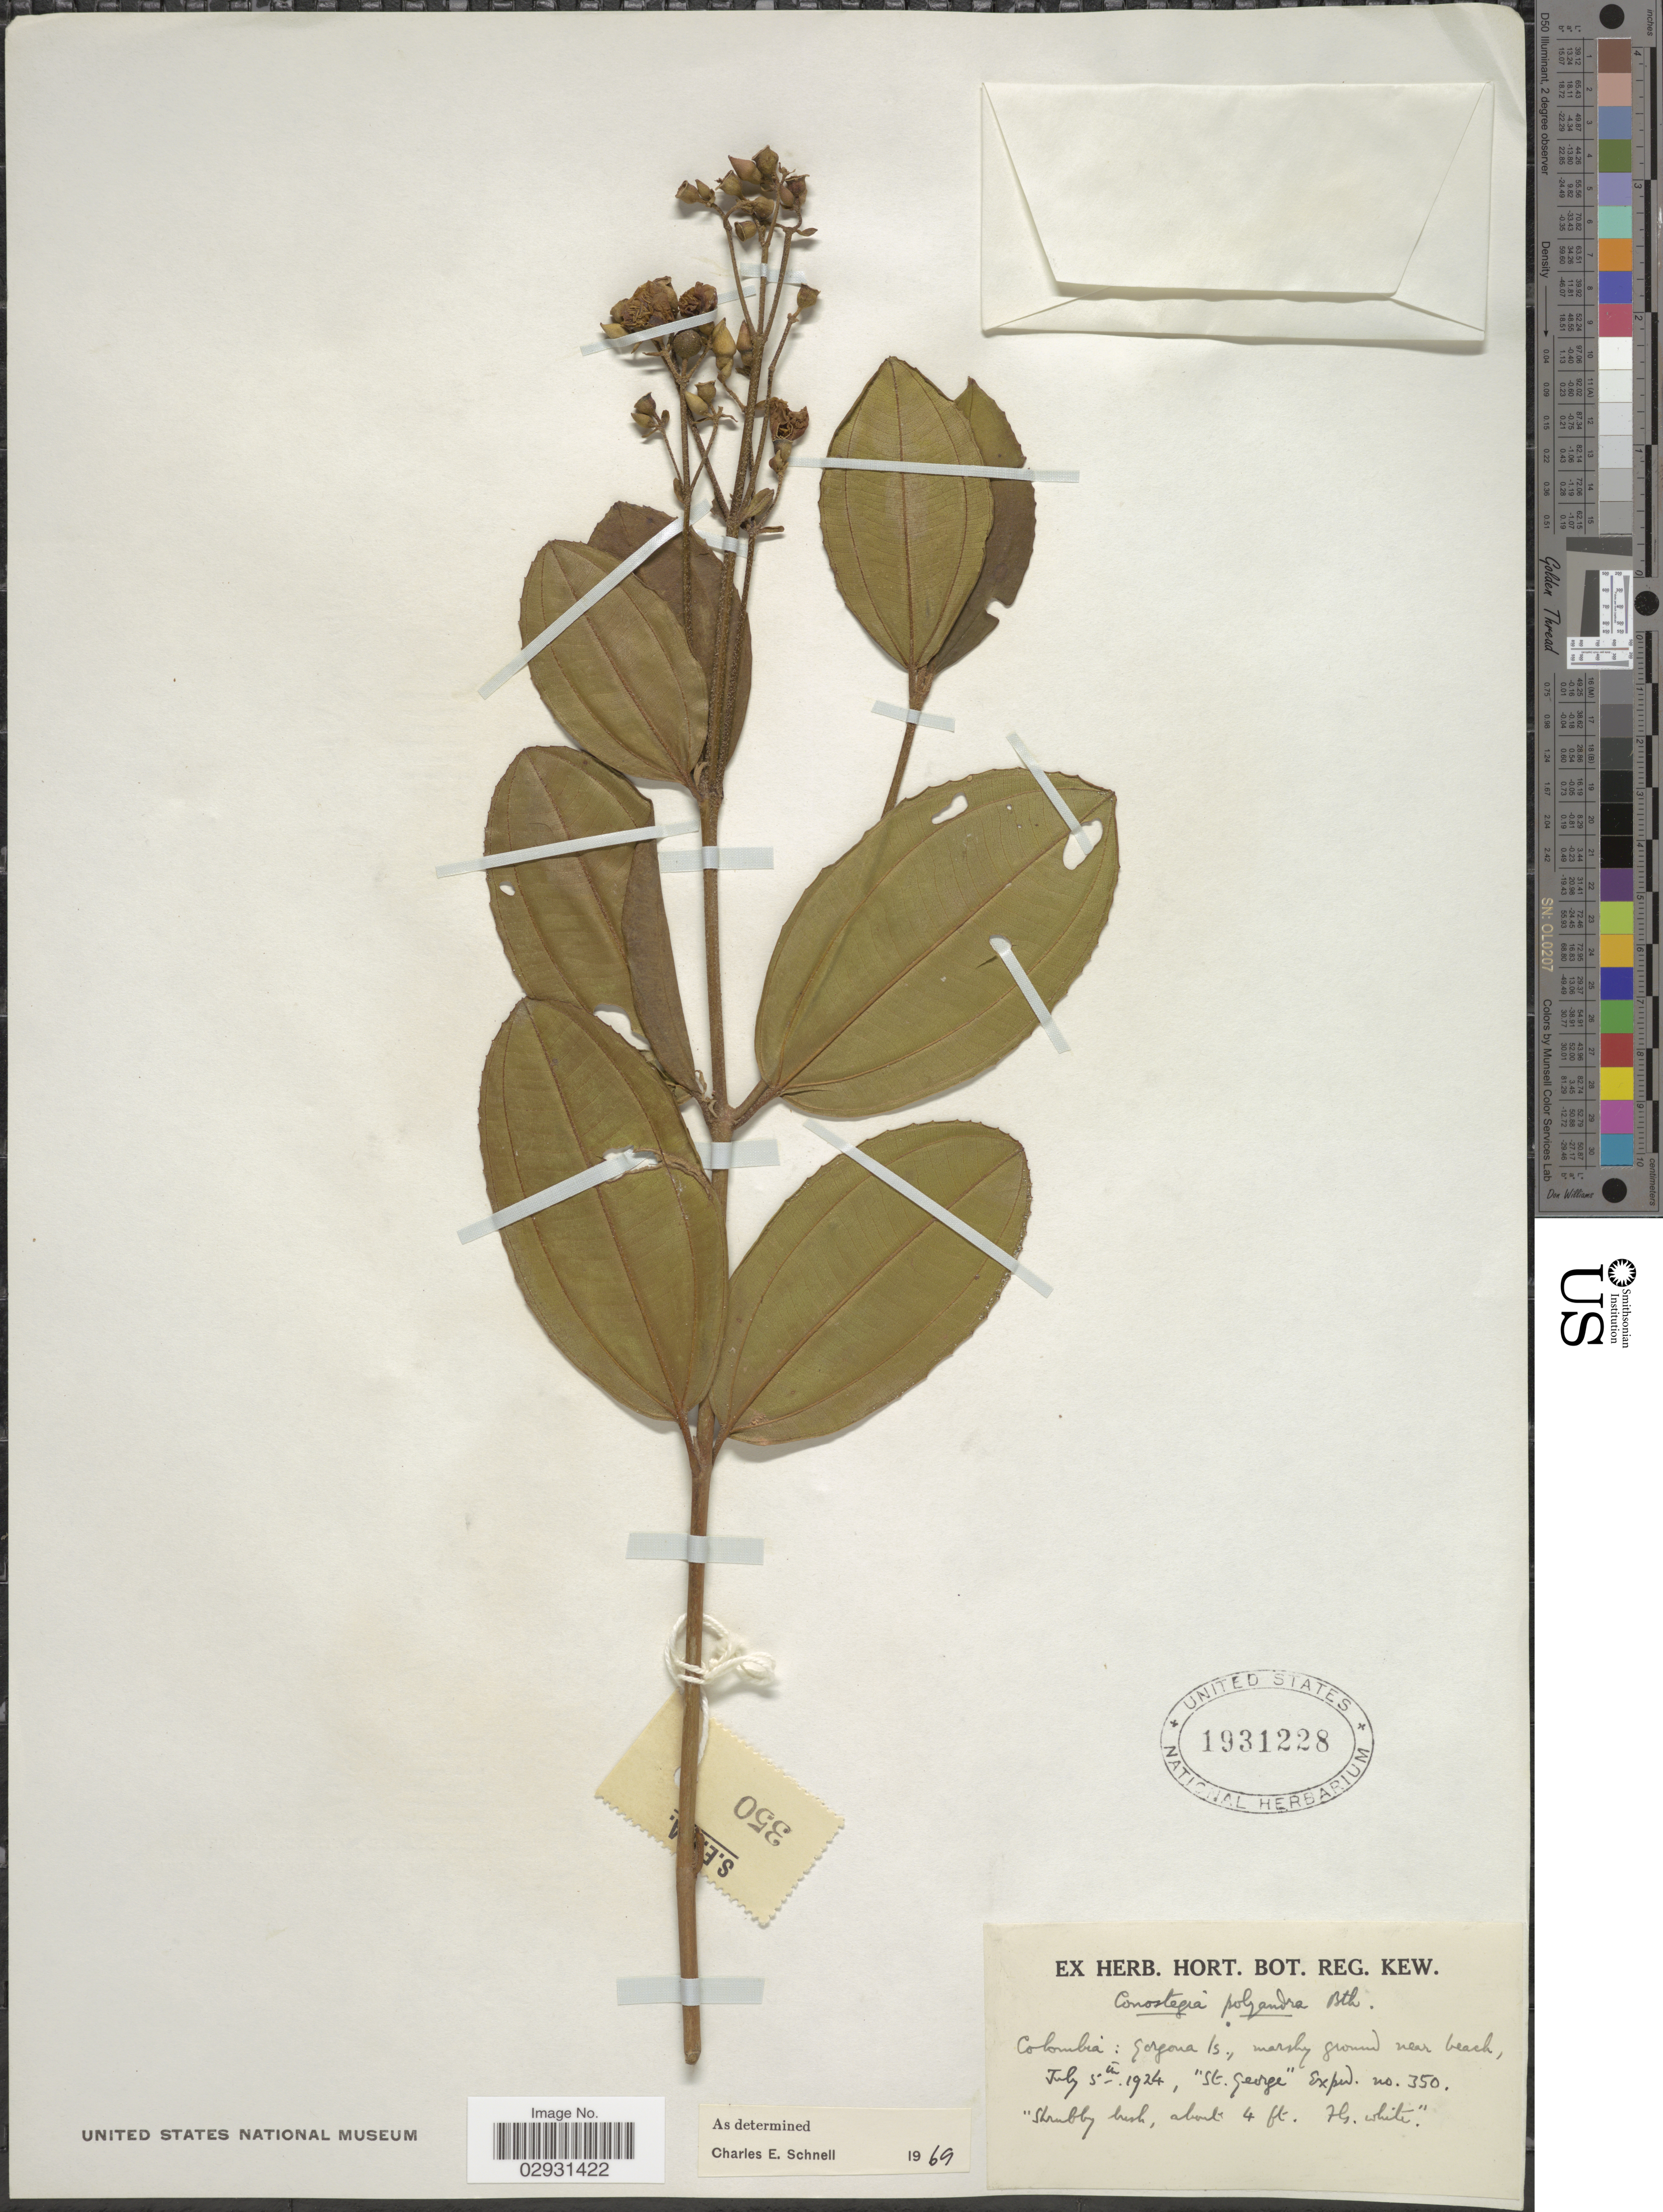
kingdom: Plantae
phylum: Tracheophyta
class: Magnoliopsida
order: Myrtales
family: Melastomataceae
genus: Conostegia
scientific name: Conostegia polyandra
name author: Benth.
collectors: St. George Exped.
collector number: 350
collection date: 1924-07-05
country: Colombia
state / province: Cauca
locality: Gorgona Is., marshy ground near beach.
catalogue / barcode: US 1931228